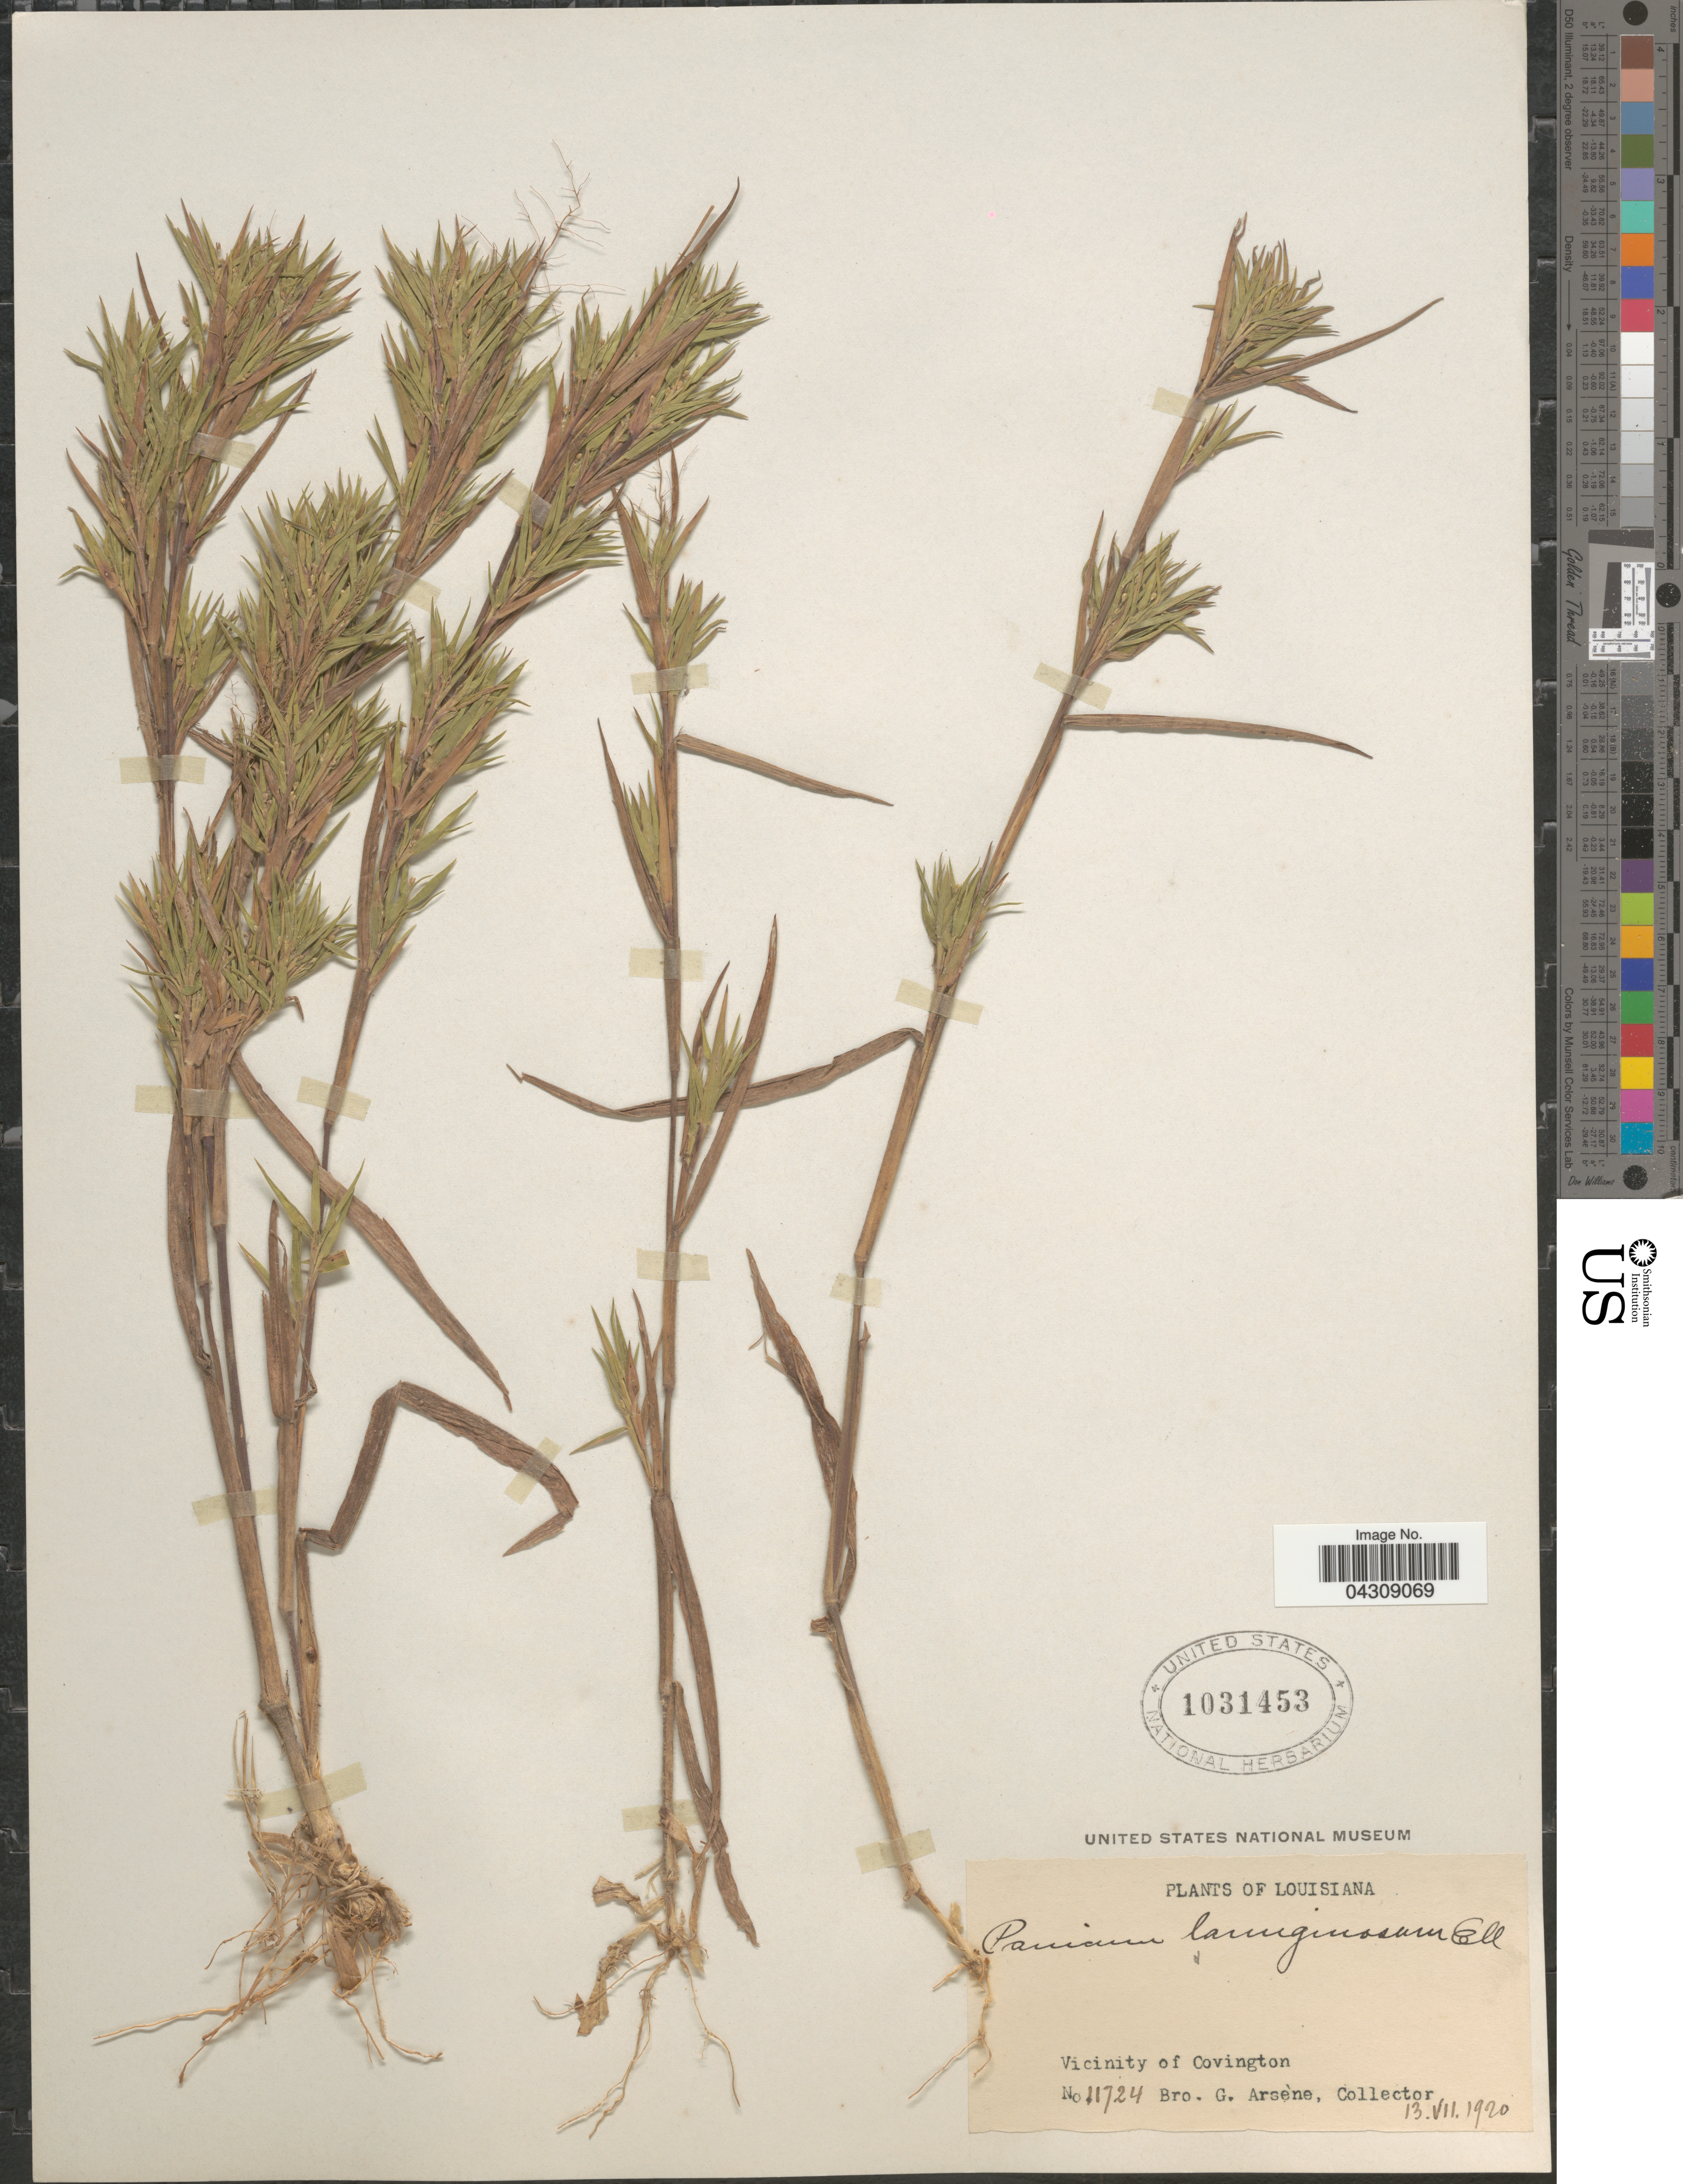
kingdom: Plantae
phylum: Tracheophyta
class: Liliopsida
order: Poales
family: Poaceae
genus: Dichanthelium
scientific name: Dichanthelium acuminatum var. acuminatum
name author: (Sw.) Gould & C.A. Clark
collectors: Bro. G. Arsène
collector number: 11724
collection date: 1920-07-13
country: United States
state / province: Louisiana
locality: Vicinity of Covington.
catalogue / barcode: US 1031453